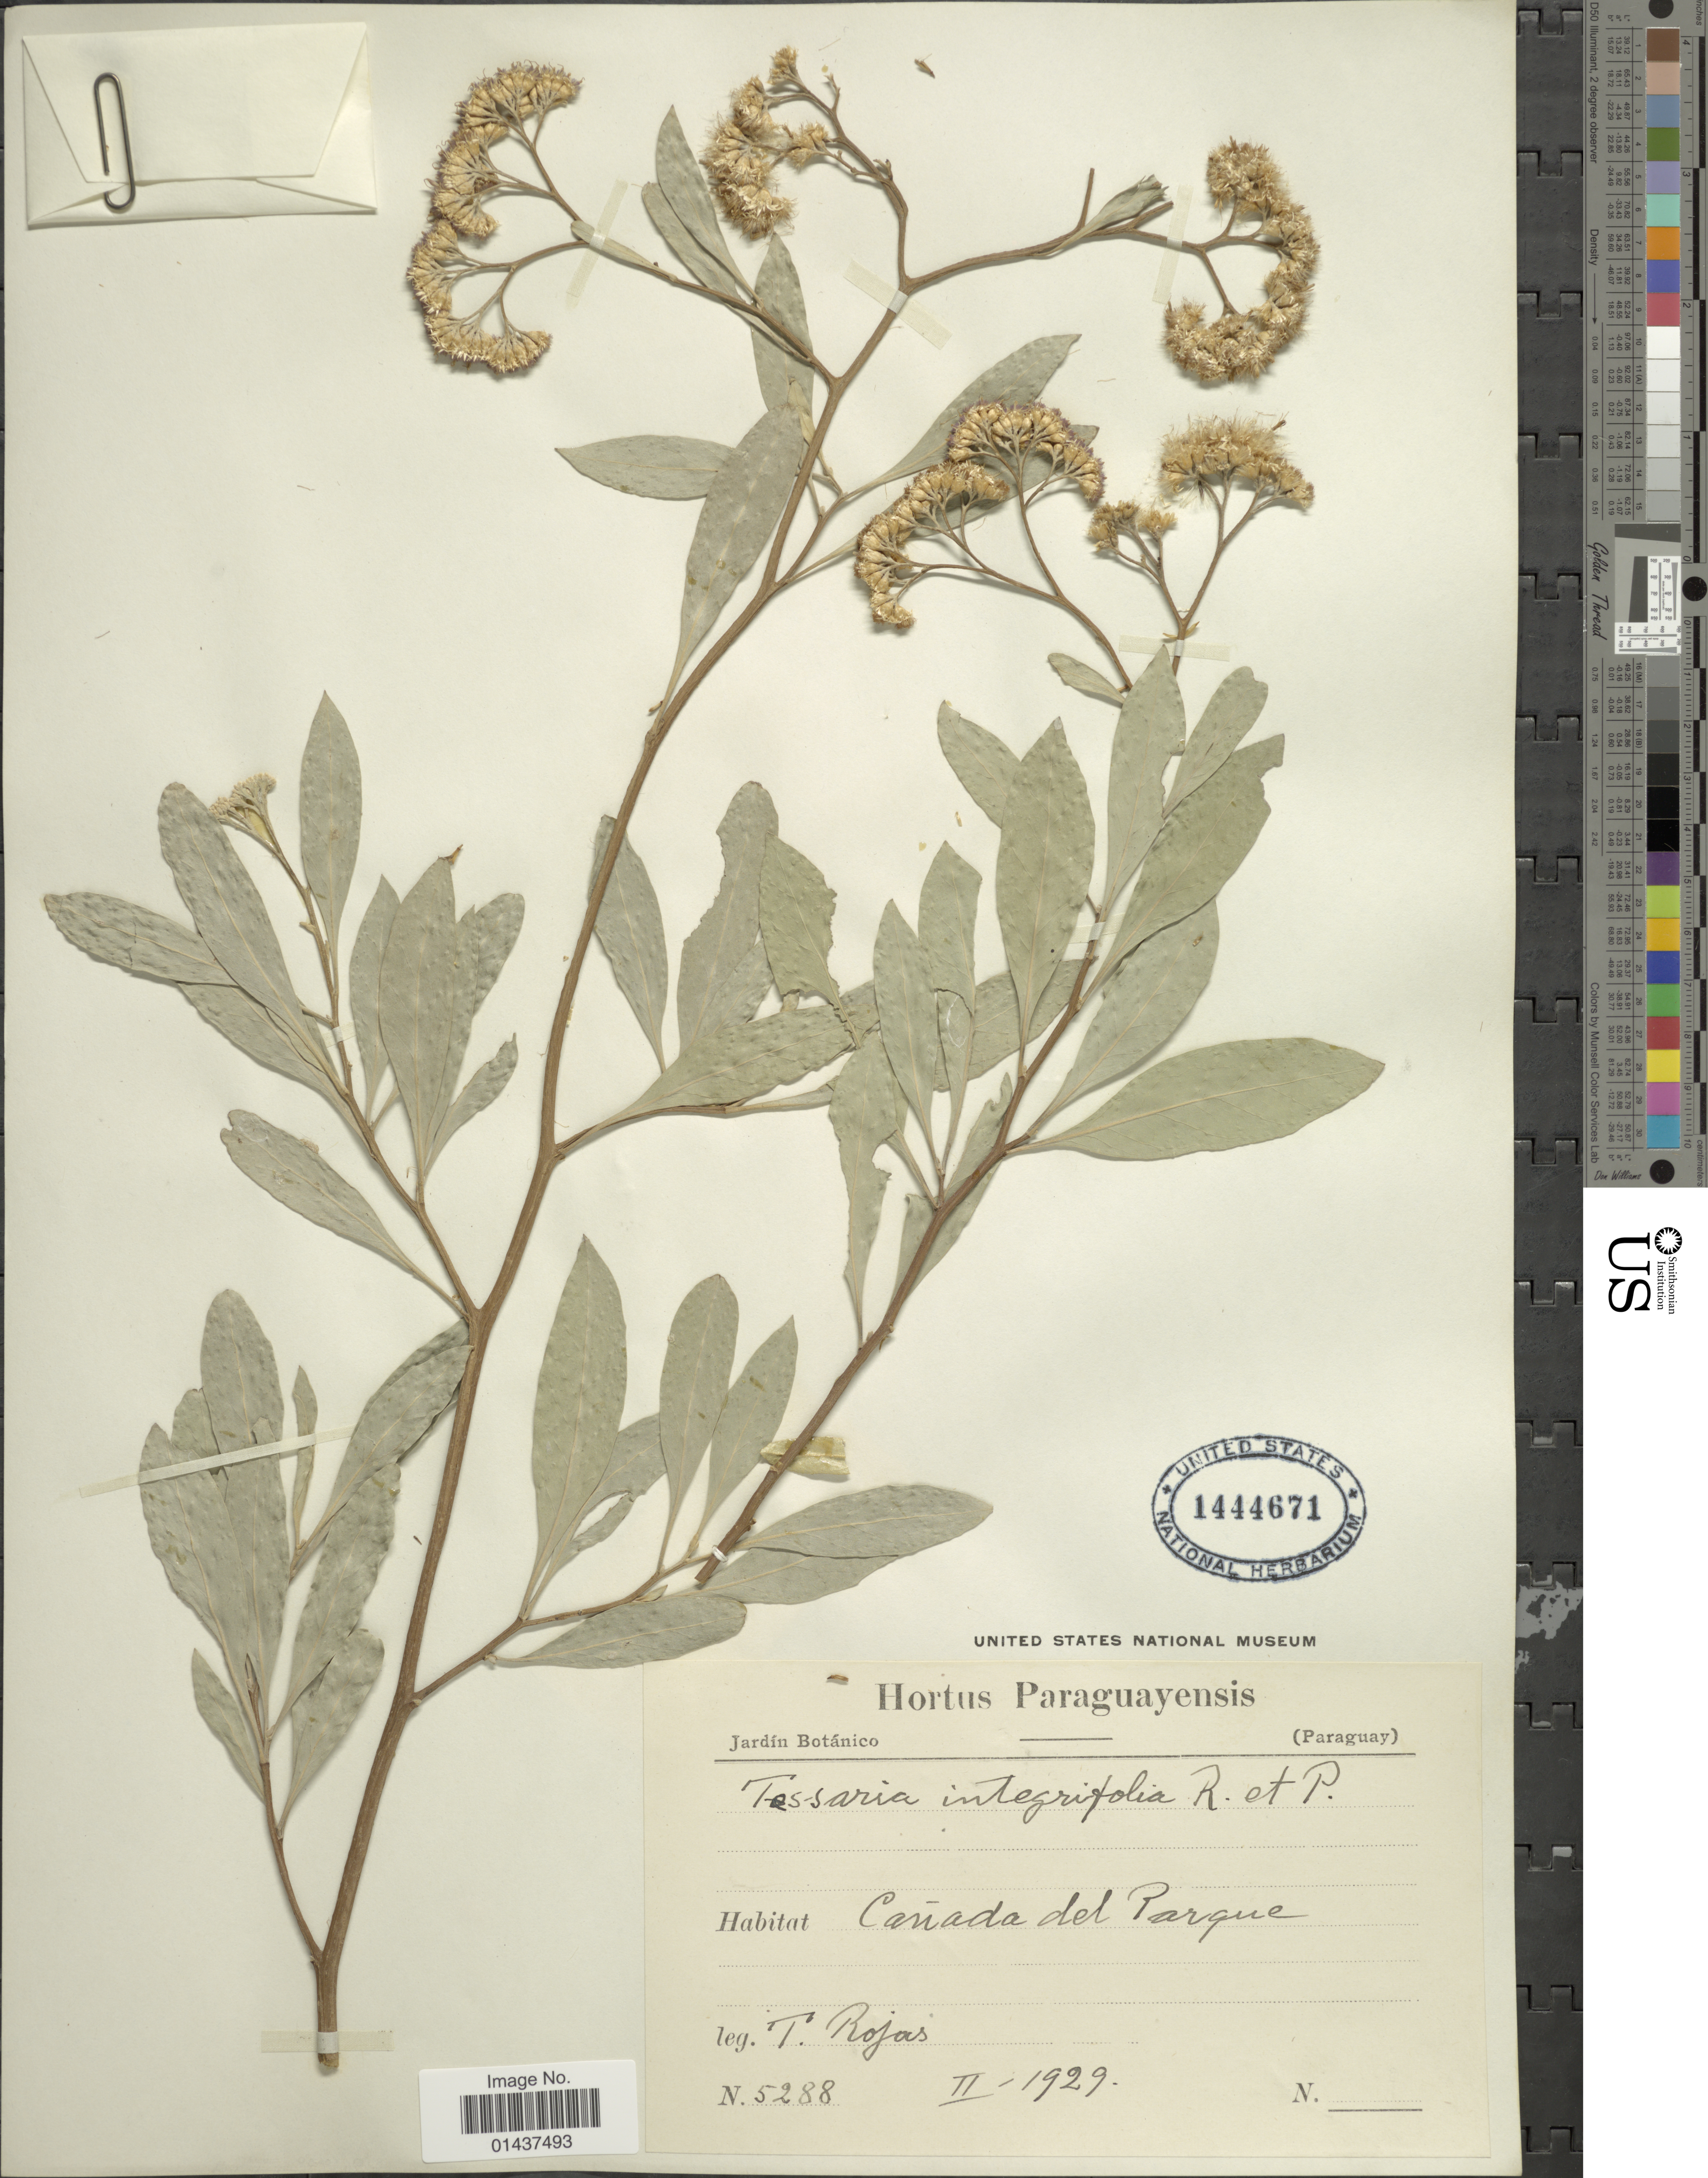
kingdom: Plantae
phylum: Tracheophyta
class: Magnoliopsida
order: Asterales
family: Asteraceae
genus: Tessaria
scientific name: Tessaria integrifolia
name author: Ruiz & Pav.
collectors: T. Rojas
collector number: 5288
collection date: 1929-02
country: Paraguay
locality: Cariada del Parque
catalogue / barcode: US 1444671